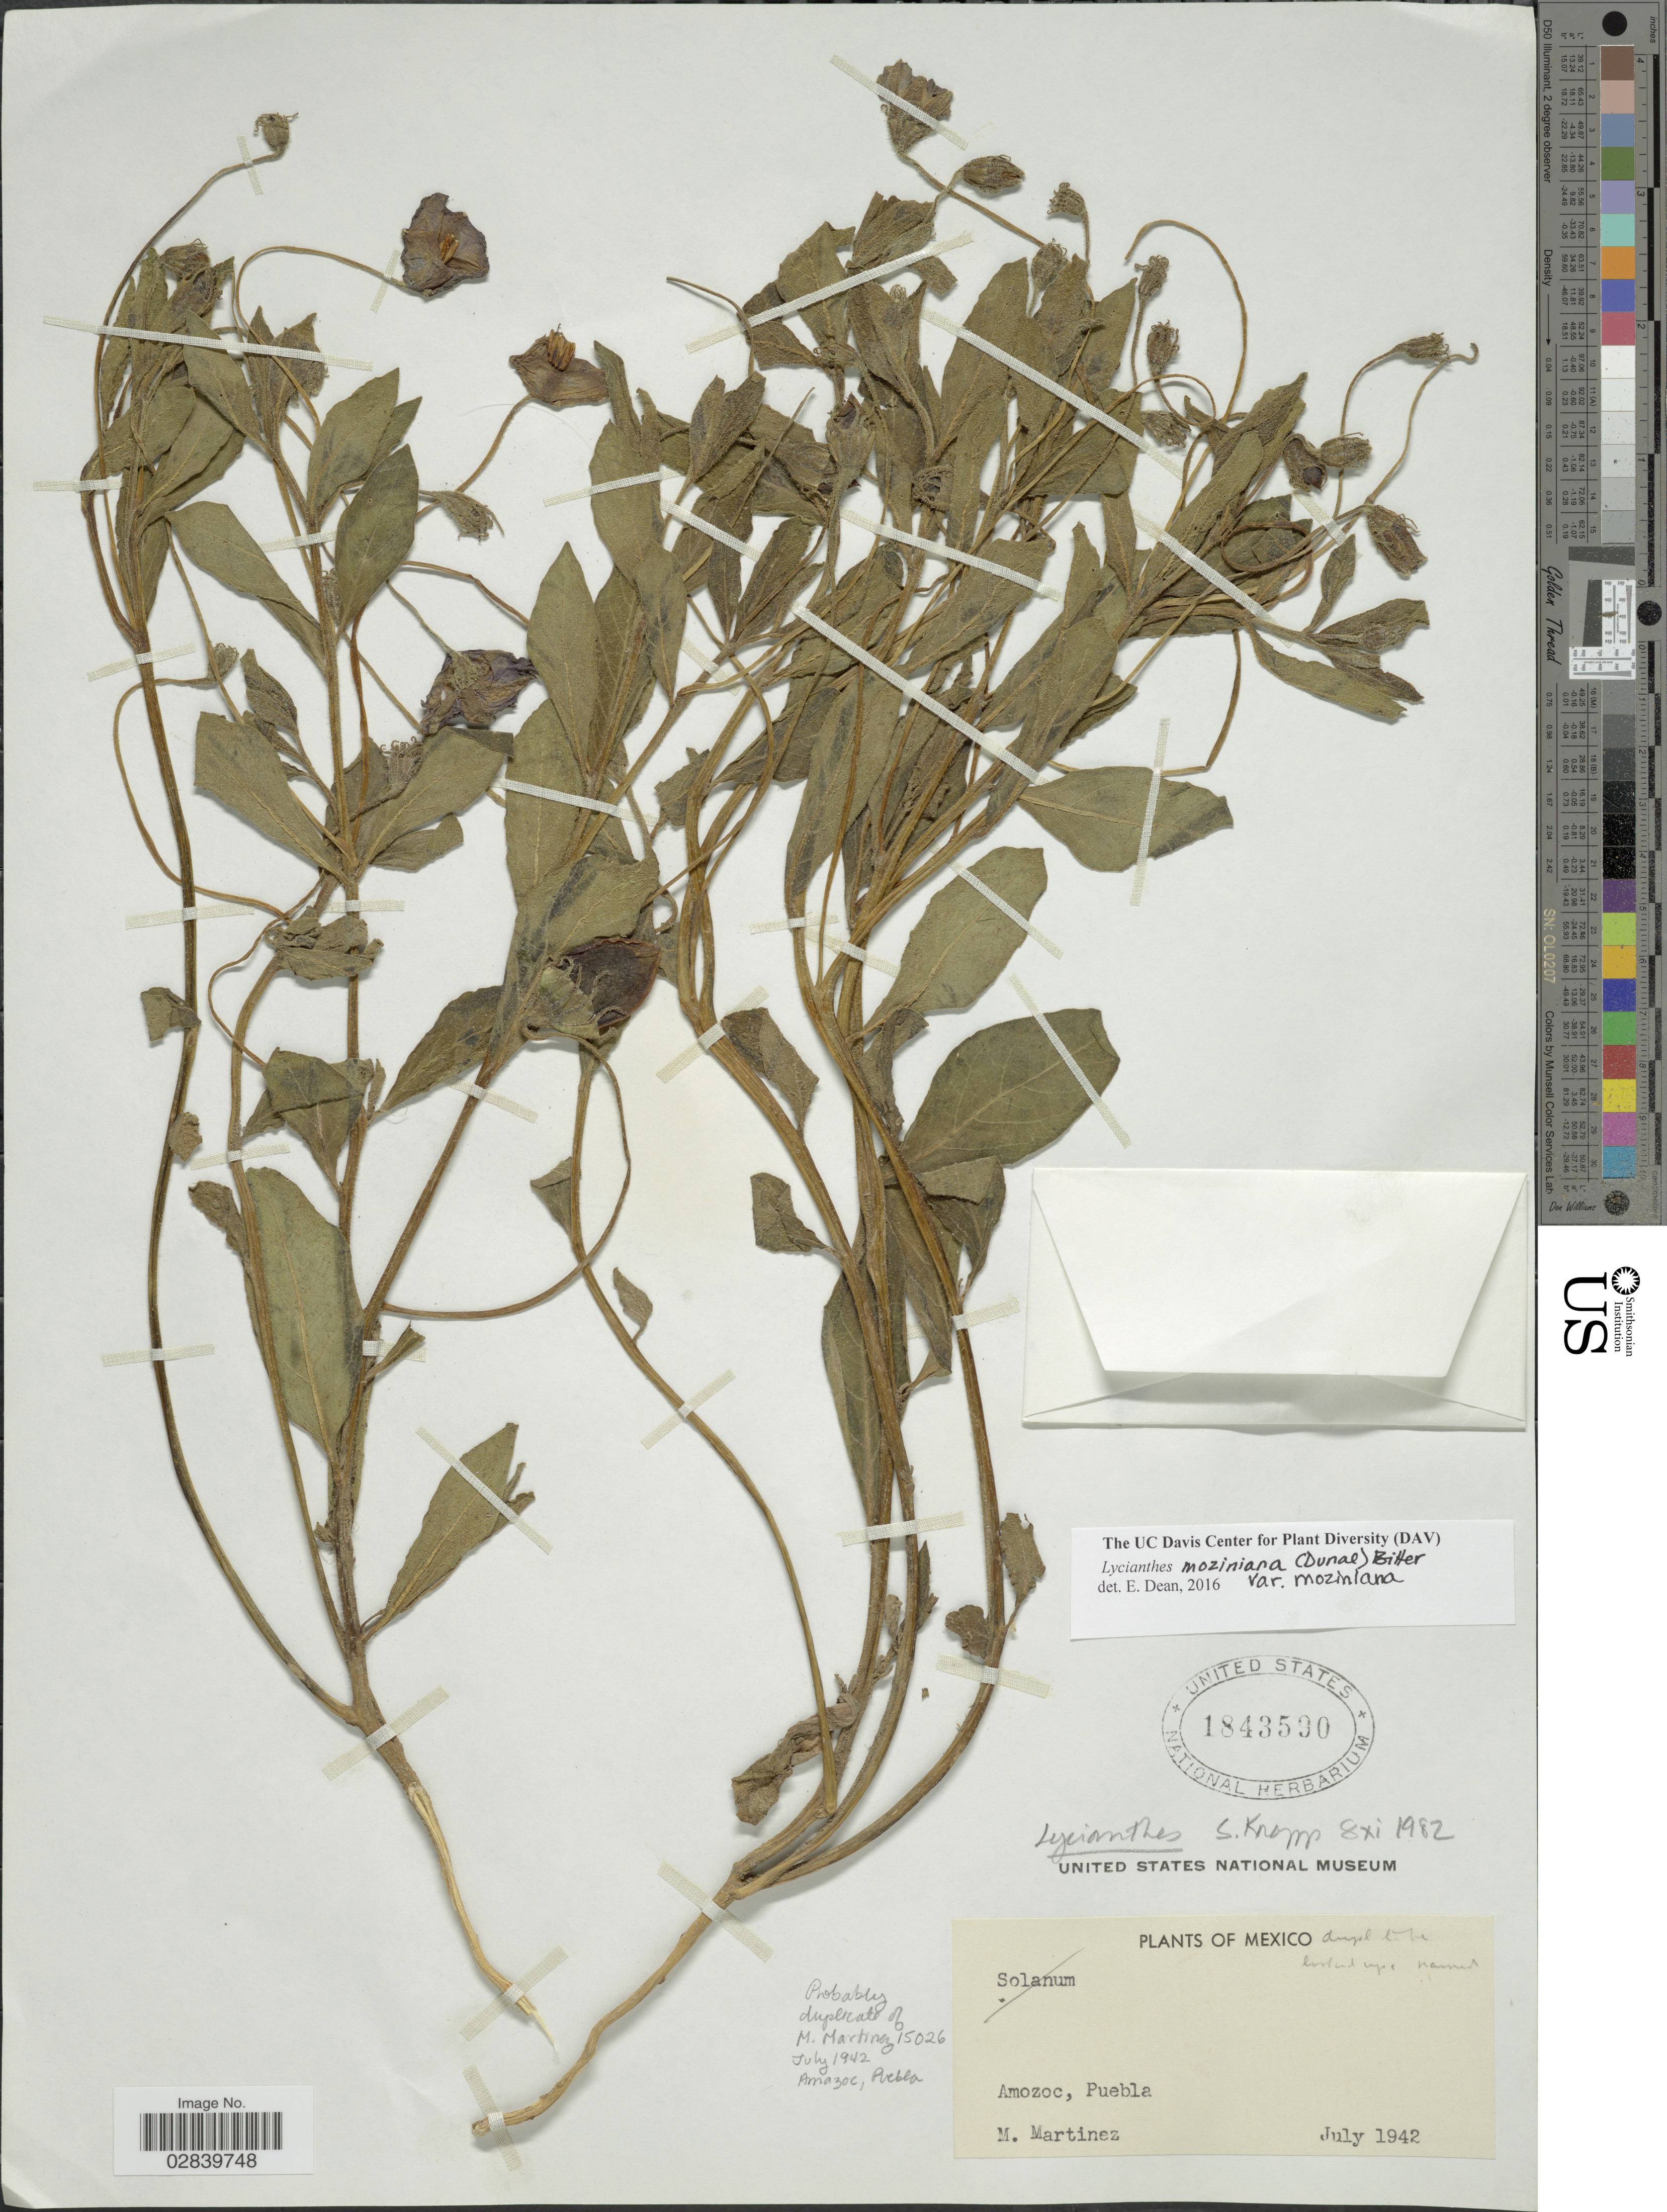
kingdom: Plantae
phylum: Tracheophyta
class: Magnoliopsida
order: Solanales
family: Solanaceae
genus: Lycianthes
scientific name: Lycianthes moziniana var. oaxacana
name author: E. Dean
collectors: M. Martinez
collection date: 1942-07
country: Mexico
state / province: Puebla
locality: Amozoc.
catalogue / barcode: US 1843590